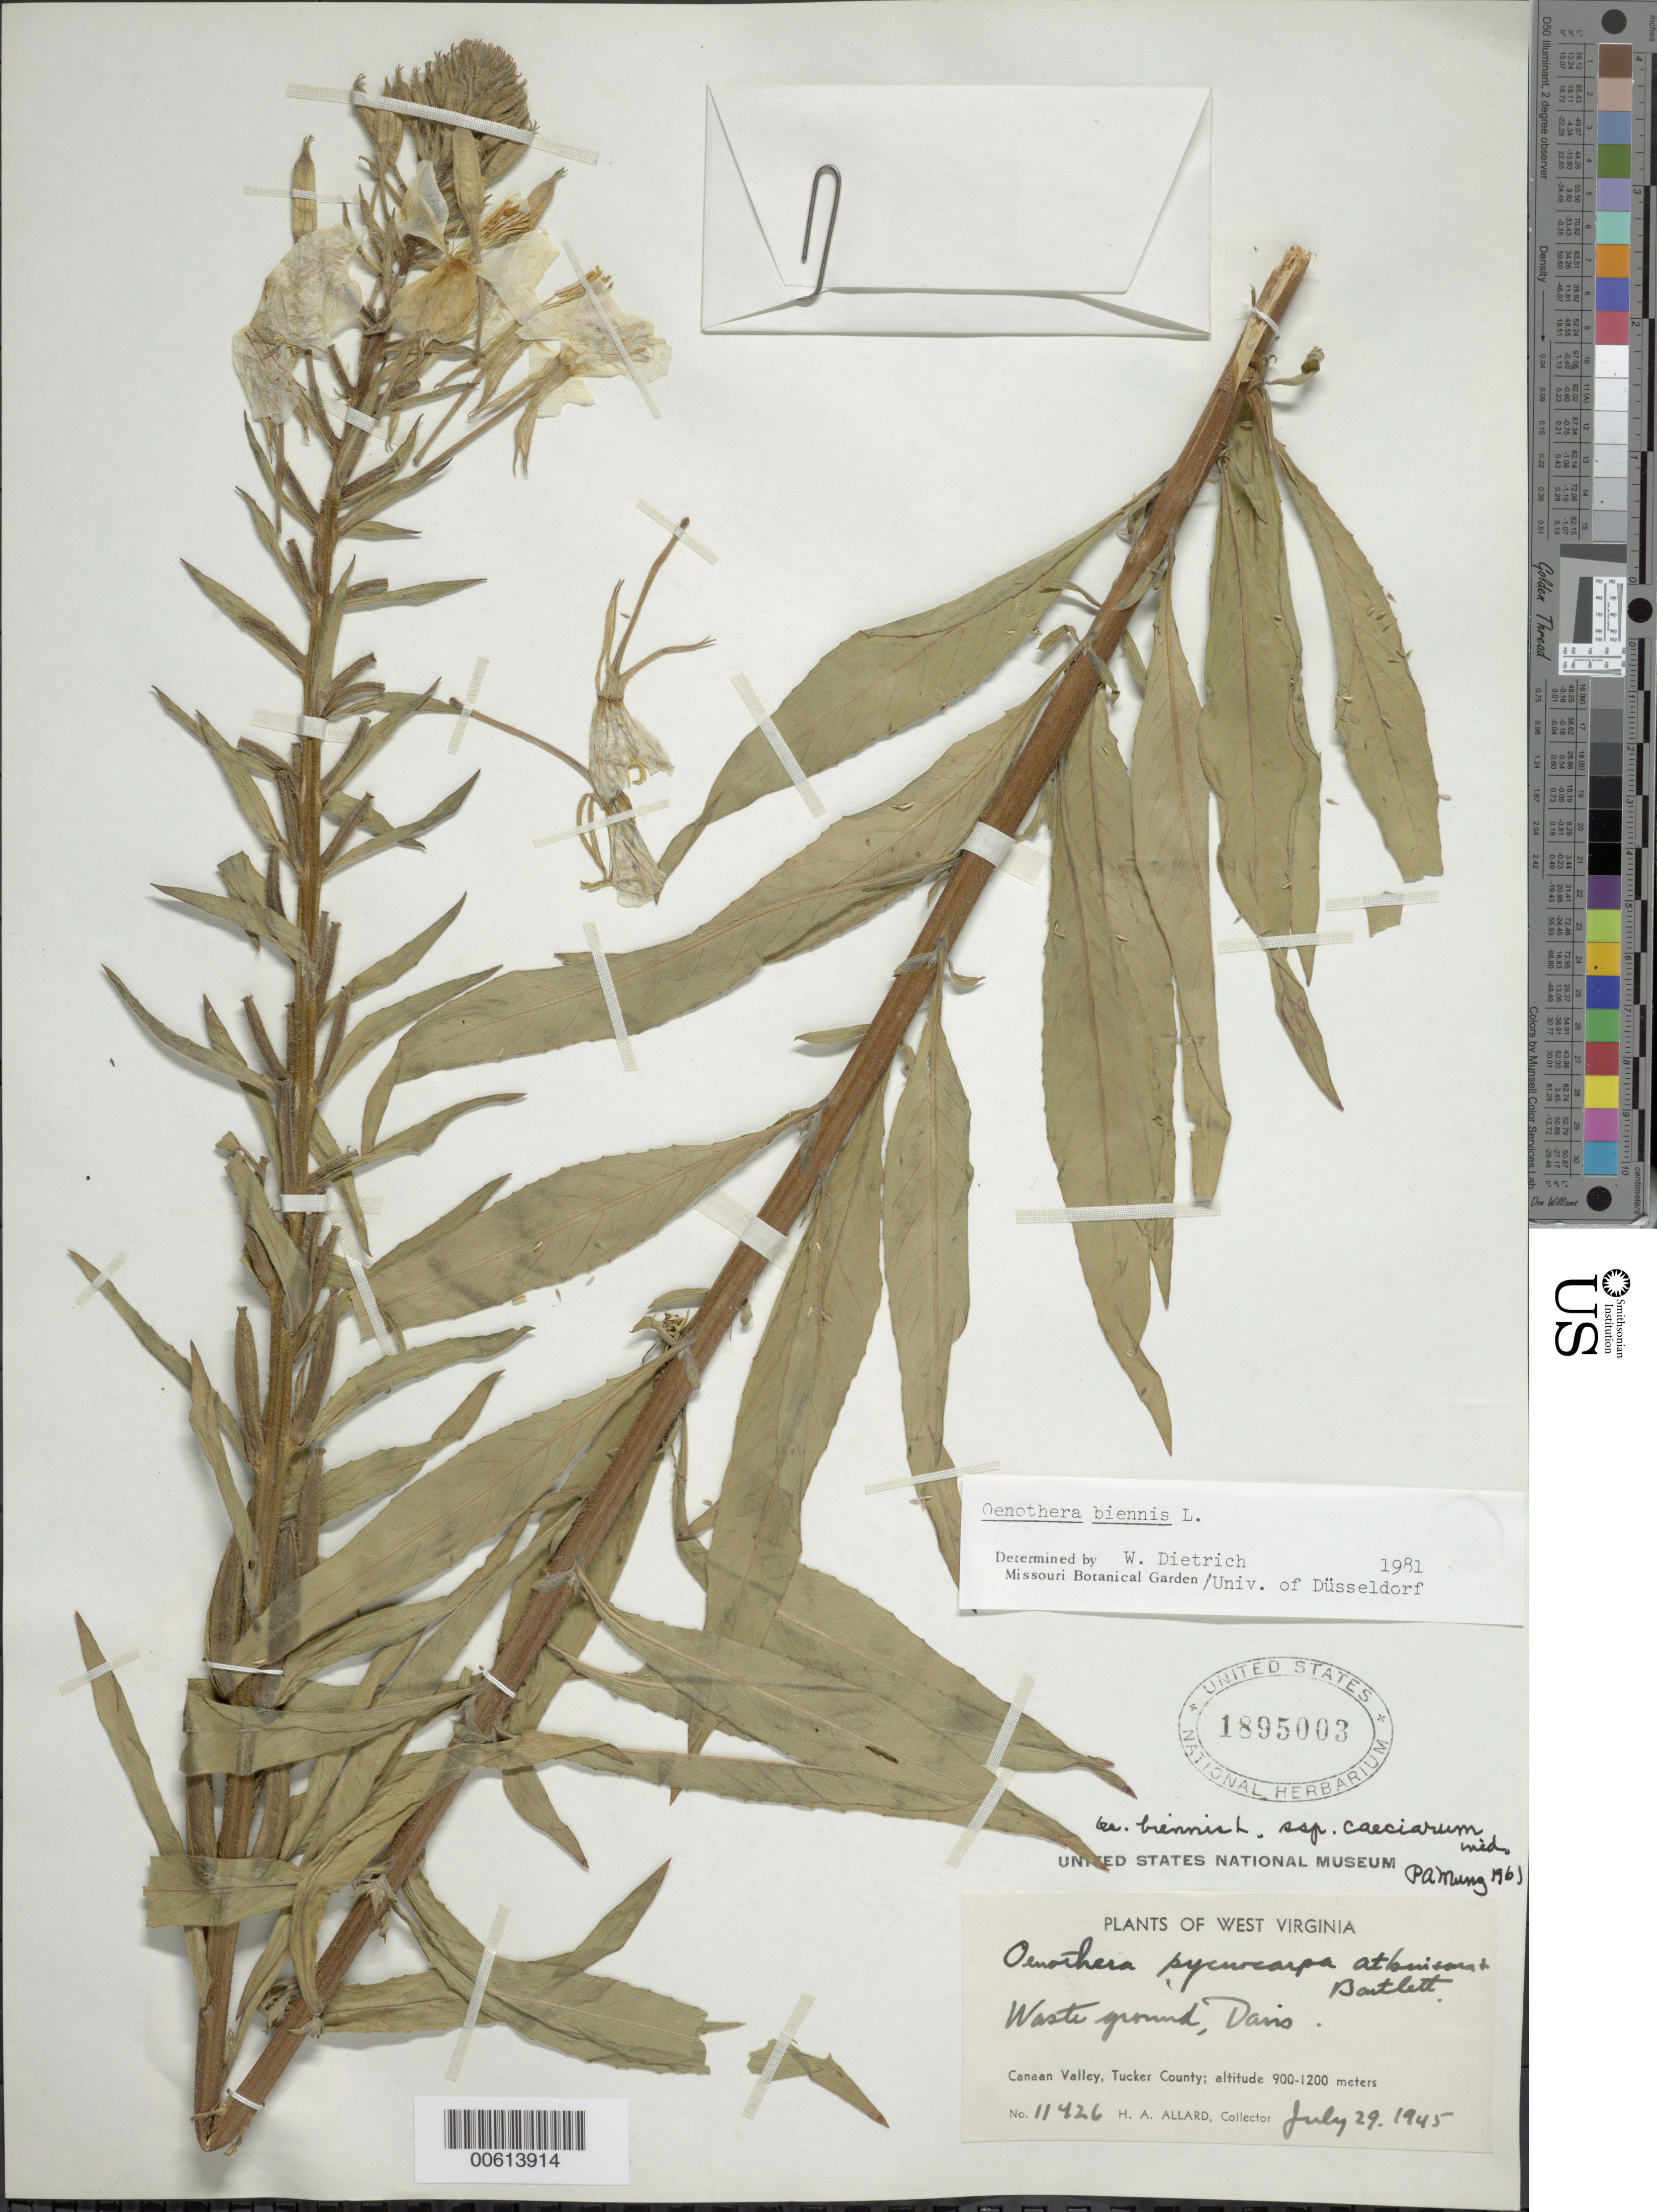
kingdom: Plantae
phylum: Tracheophyta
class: Magnoliopsida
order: Myrtales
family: Onagraceae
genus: Oenothera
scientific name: Oenothera biennis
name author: L.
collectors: H. A. Allard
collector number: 11426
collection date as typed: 29 Jul 1945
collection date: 1945-07-29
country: United States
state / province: West Virginia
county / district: Tucker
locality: Canaan Valley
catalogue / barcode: US 1895003